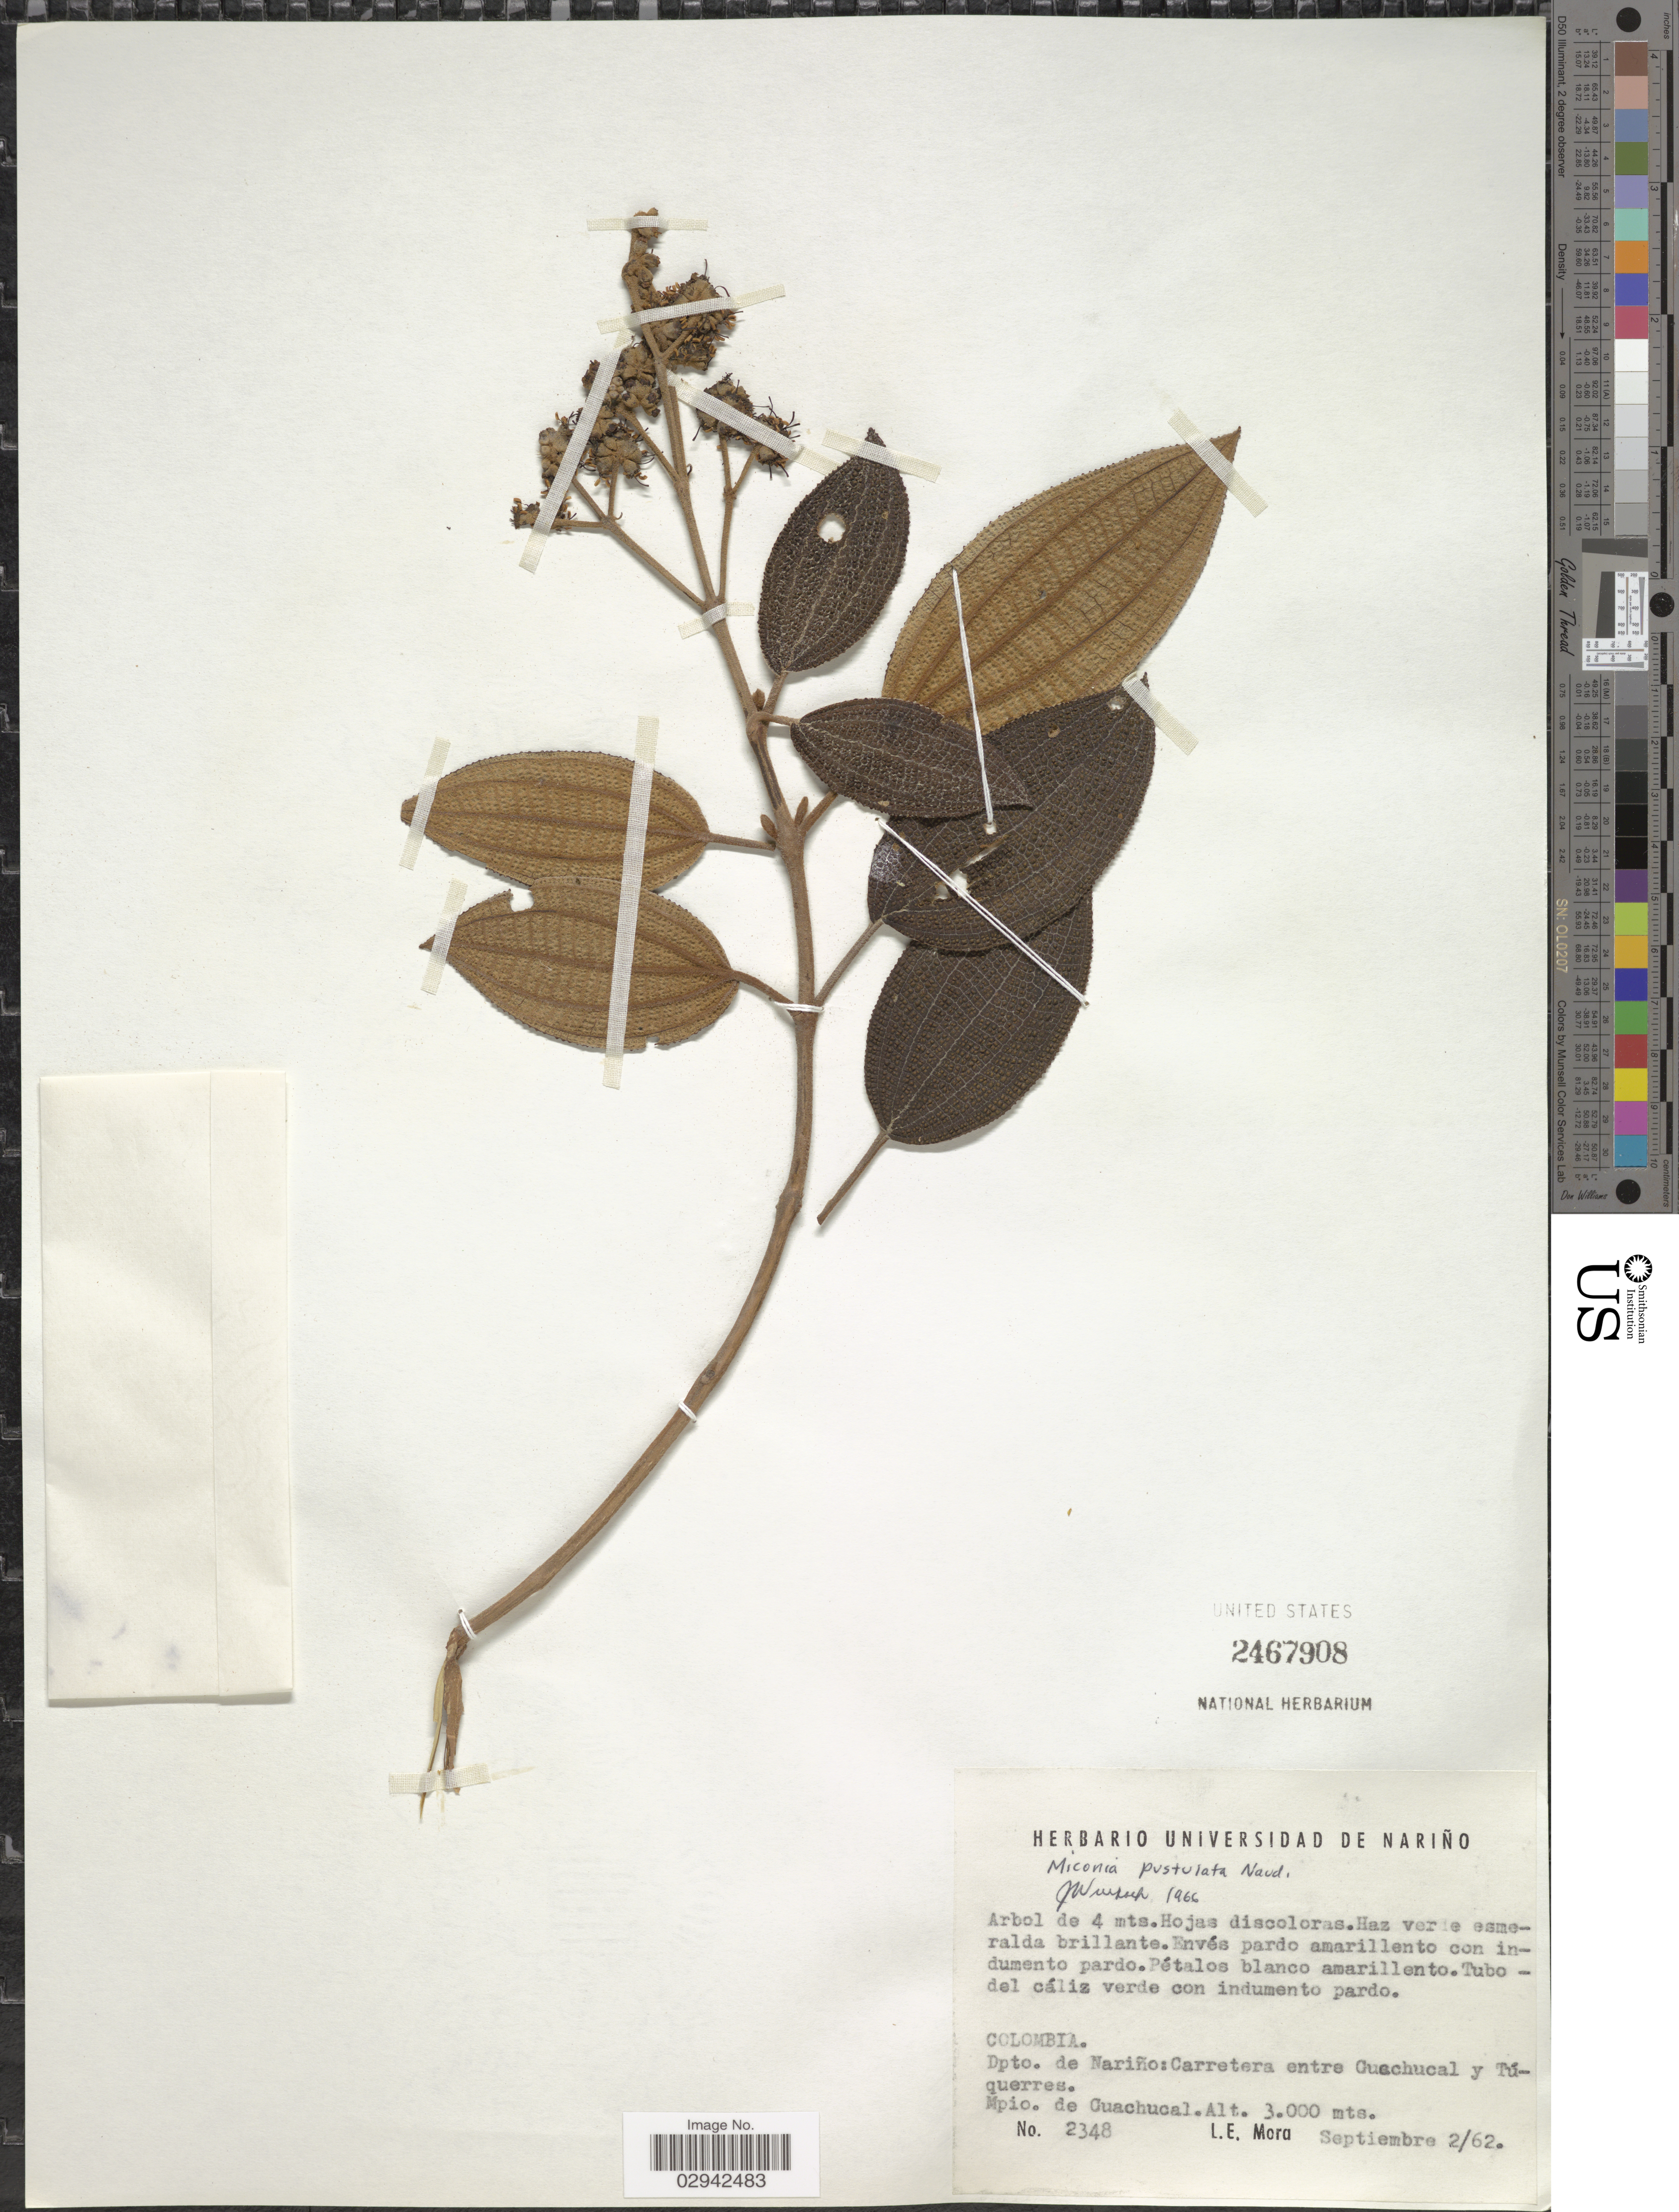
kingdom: Plantae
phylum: Tracheophyta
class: Magnoliopsida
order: Myrtales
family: Melastomataceae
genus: Miconia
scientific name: Miconia pustulata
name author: Naudin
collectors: L. Mora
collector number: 2348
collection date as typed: Transcribed d/m/y: 2/9/62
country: Colombia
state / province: Nariño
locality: Dpto. de Nariño: Carretera entre Guachucal y Túquerres, Mpio. de Guachucal.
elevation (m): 3000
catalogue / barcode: US 2467908